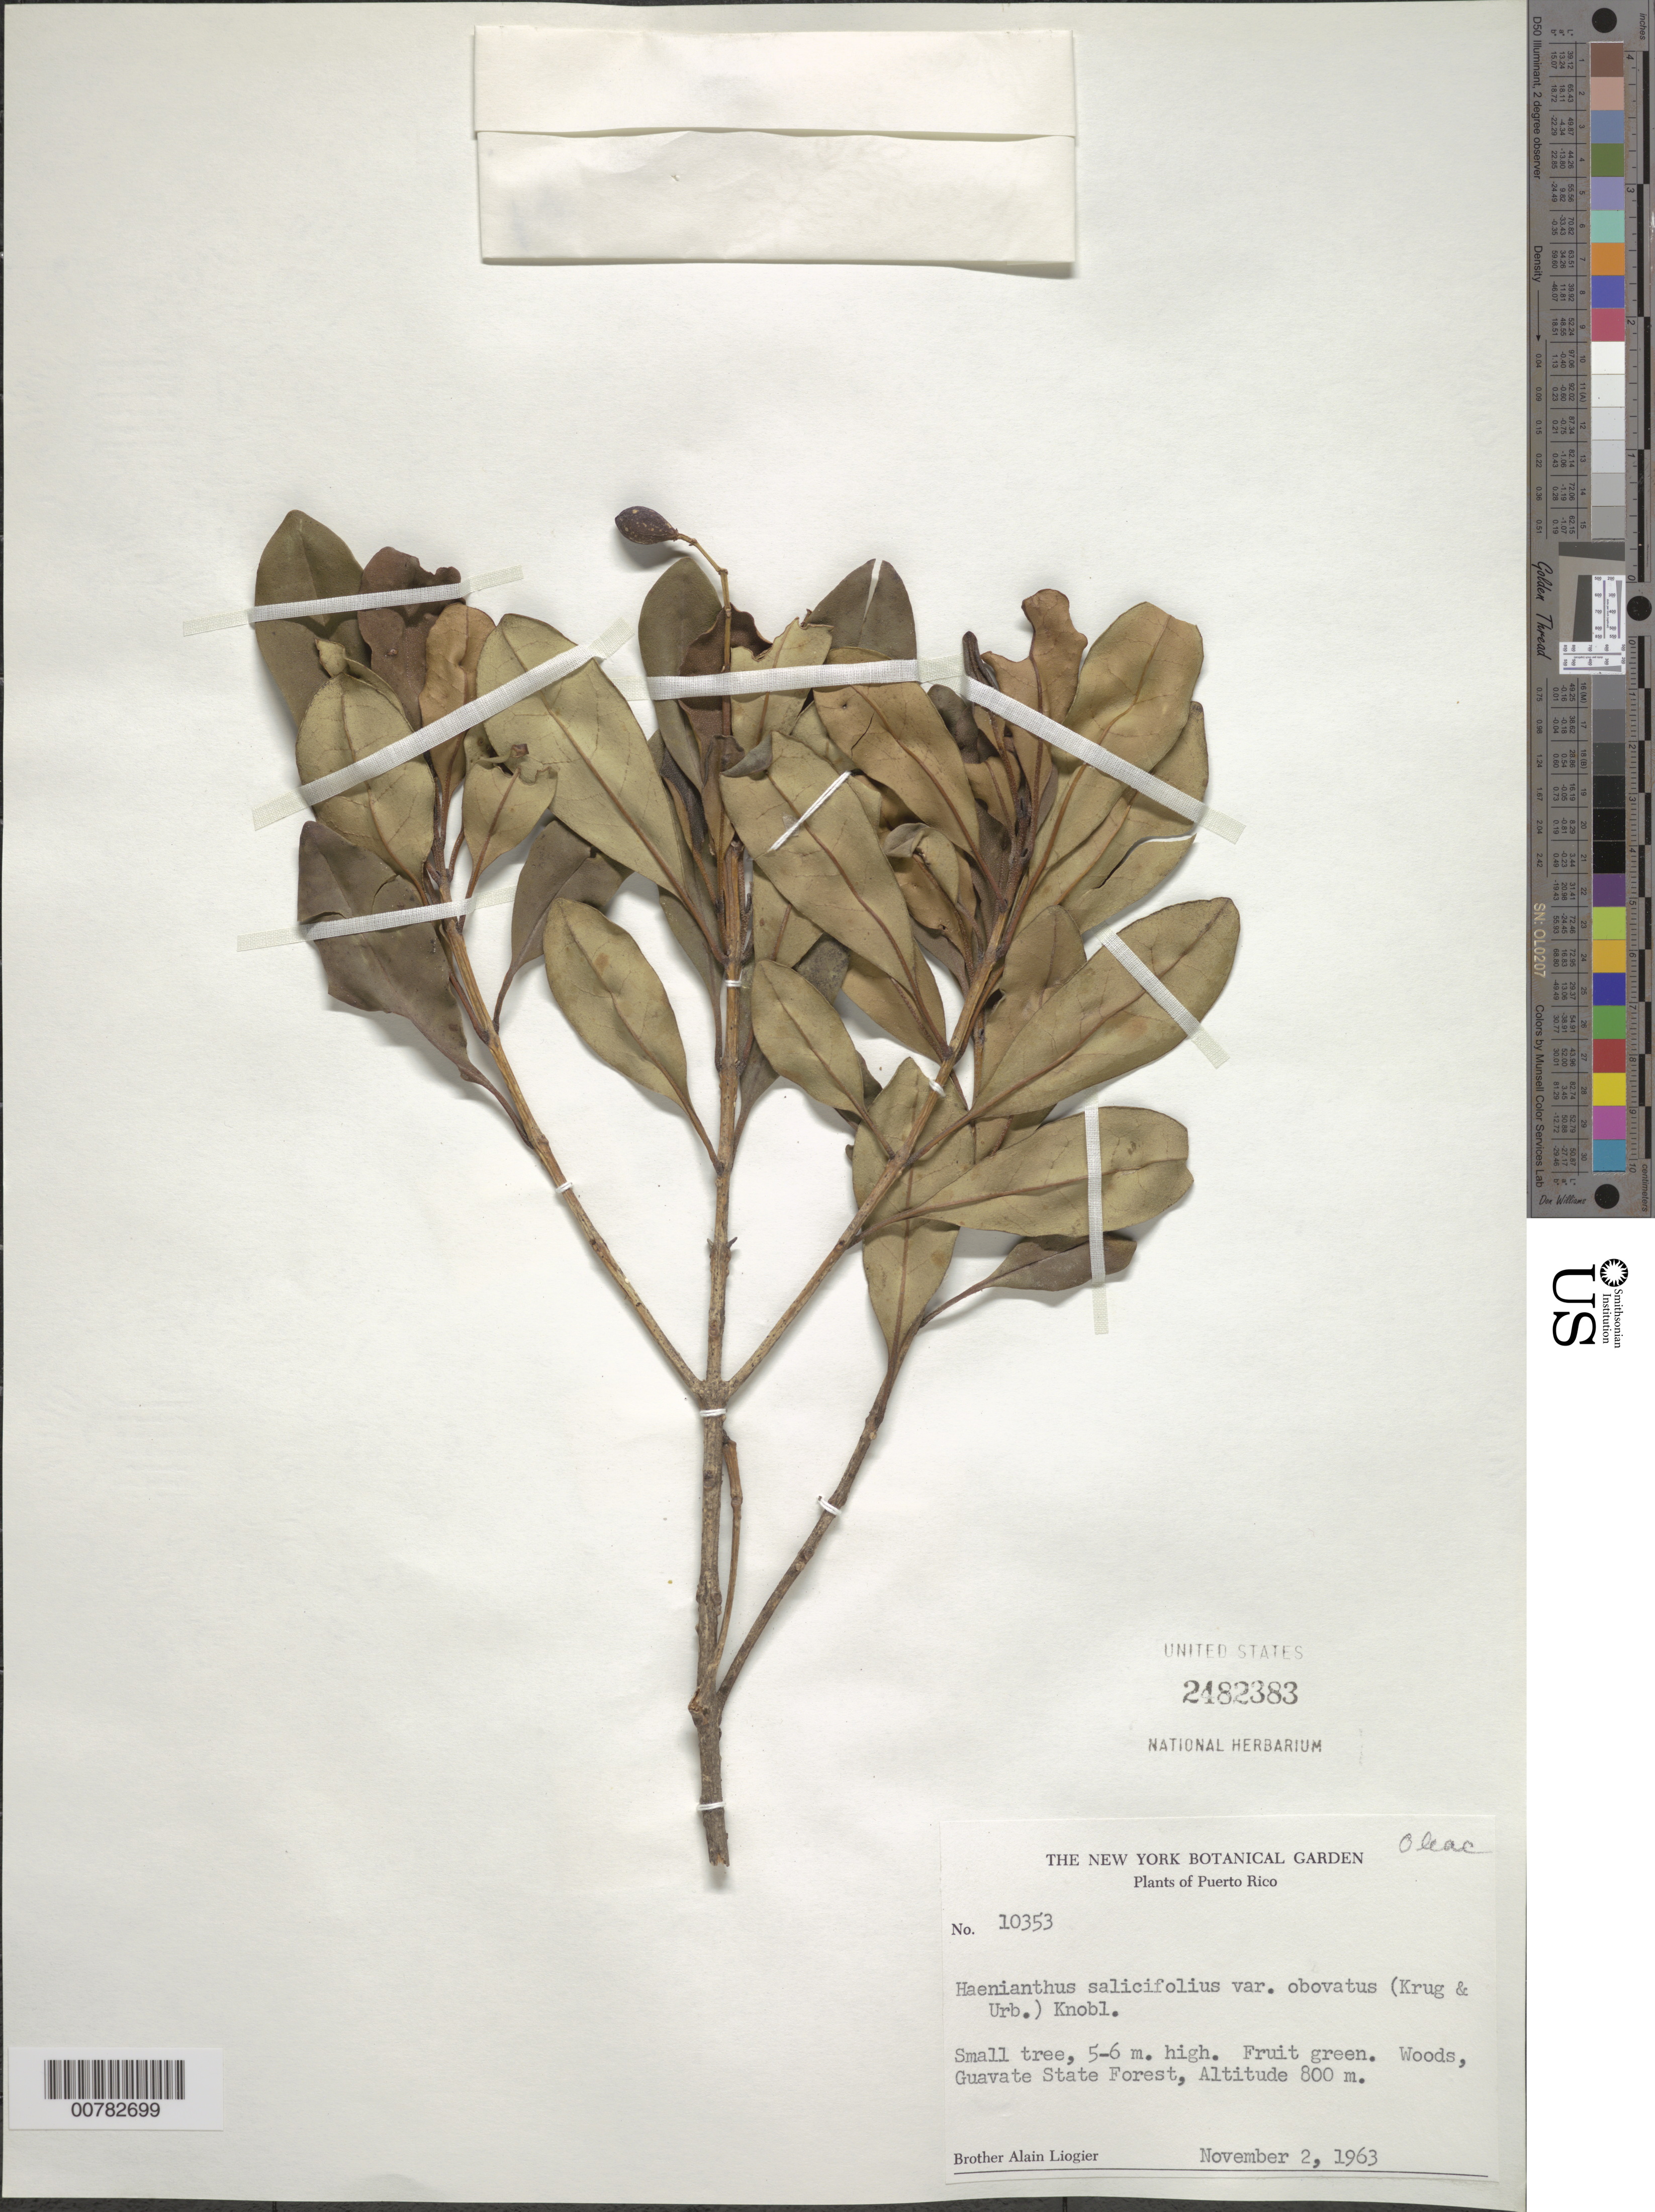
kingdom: Plantae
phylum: Tracheophyta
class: Magnoliopsida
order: Lamiales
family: Oleaceae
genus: Haenianthus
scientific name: Haenianthus salicifolius var. obovatus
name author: (Krug & Urb.) Knobl.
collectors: A. H. Liogier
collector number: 10353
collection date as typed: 02 Nov 1963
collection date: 1963-11-02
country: Puerto Rico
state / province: Cayey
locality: Guavate State Forest.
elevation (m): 800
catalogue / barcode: US 2482383